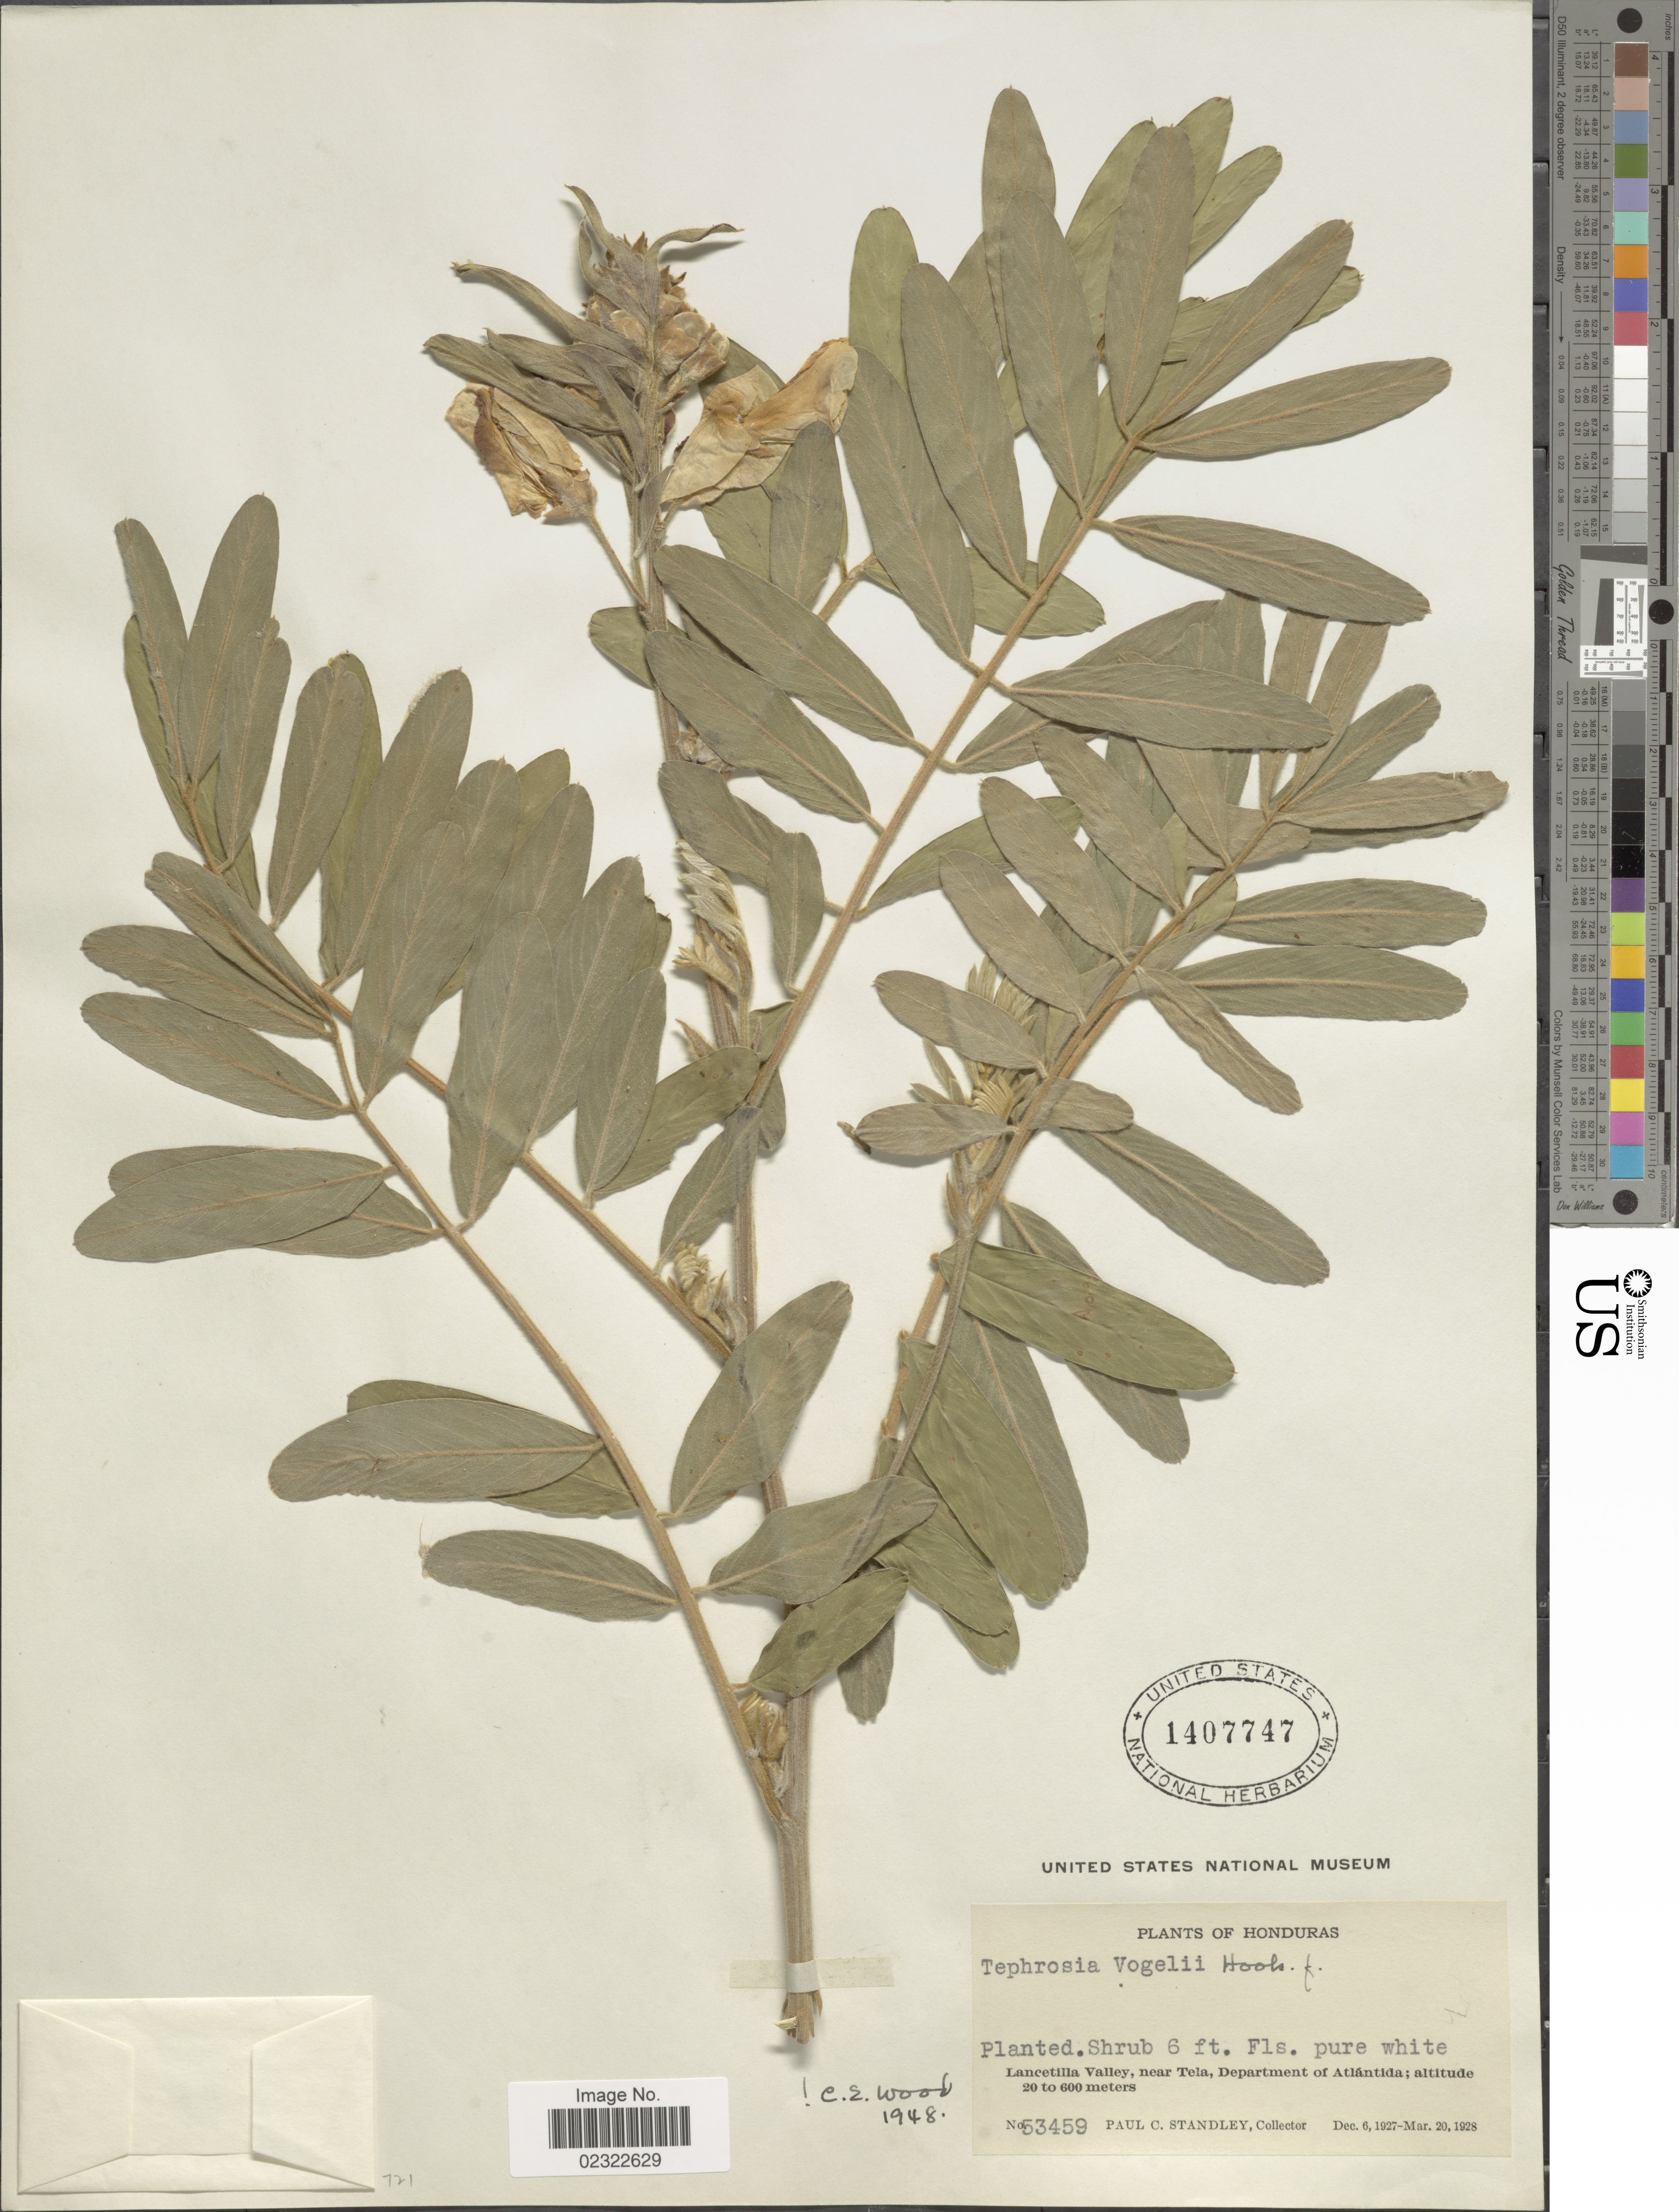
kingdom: Plantae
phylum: Tracheophyta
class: Magnoliopsida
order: Fabales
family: Fabaceae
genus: Tephrosia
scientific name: Tephrosia vogelii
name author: Hook. f.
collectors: P. C. Standley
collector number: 53459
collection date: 1927-12-06/1928-03-20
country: Honduras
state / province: Atlántida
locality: Lancetilla Valley, near Tela.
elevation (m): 20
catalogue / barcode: US 1407747